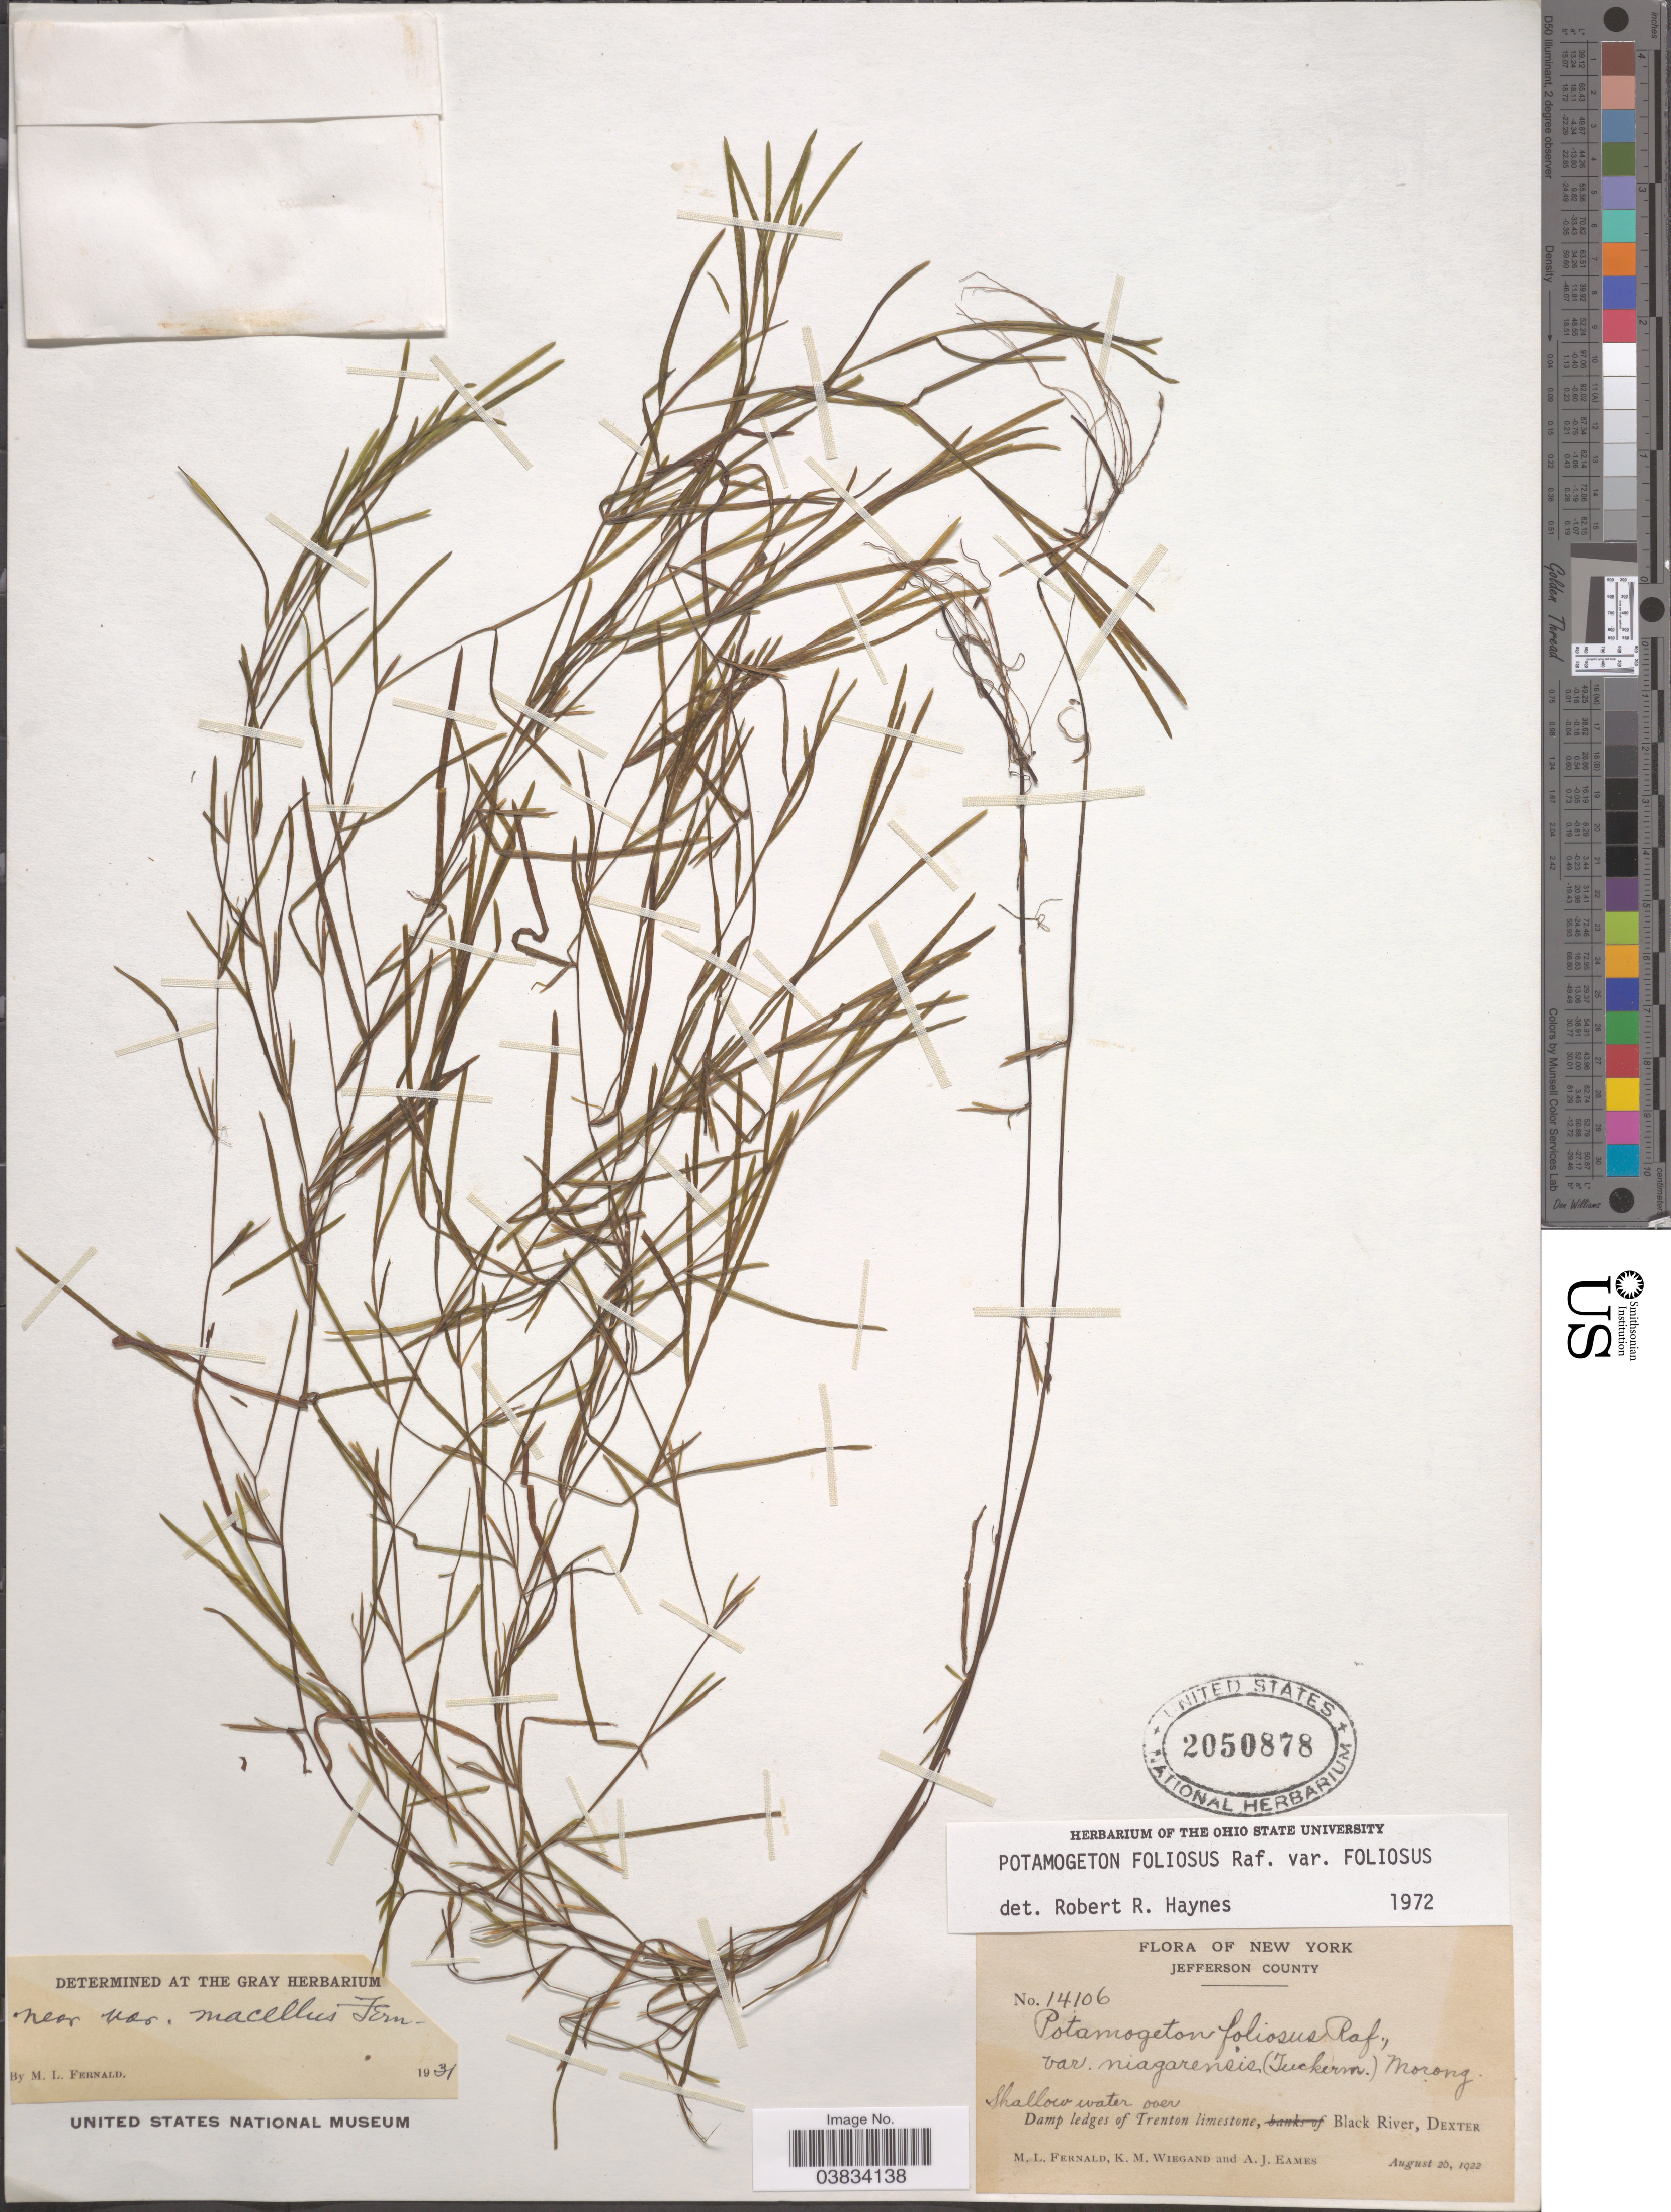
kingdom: Plantae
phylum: Tracheophyta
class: Liliopsida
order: Alismatales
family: Potamogetonaceae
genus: Potamogeton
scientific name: Potamogeton foliosus var. foliosus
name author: Raf.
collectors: M. L. Fernald, K. M. Wiegand & A. J. Eames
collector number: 14106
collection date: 1922-08-26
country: United States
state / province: New York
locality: Jefferson County. Over damp ledges of Trenton limestone, Black River, Dexter.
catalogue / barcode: US 2050878